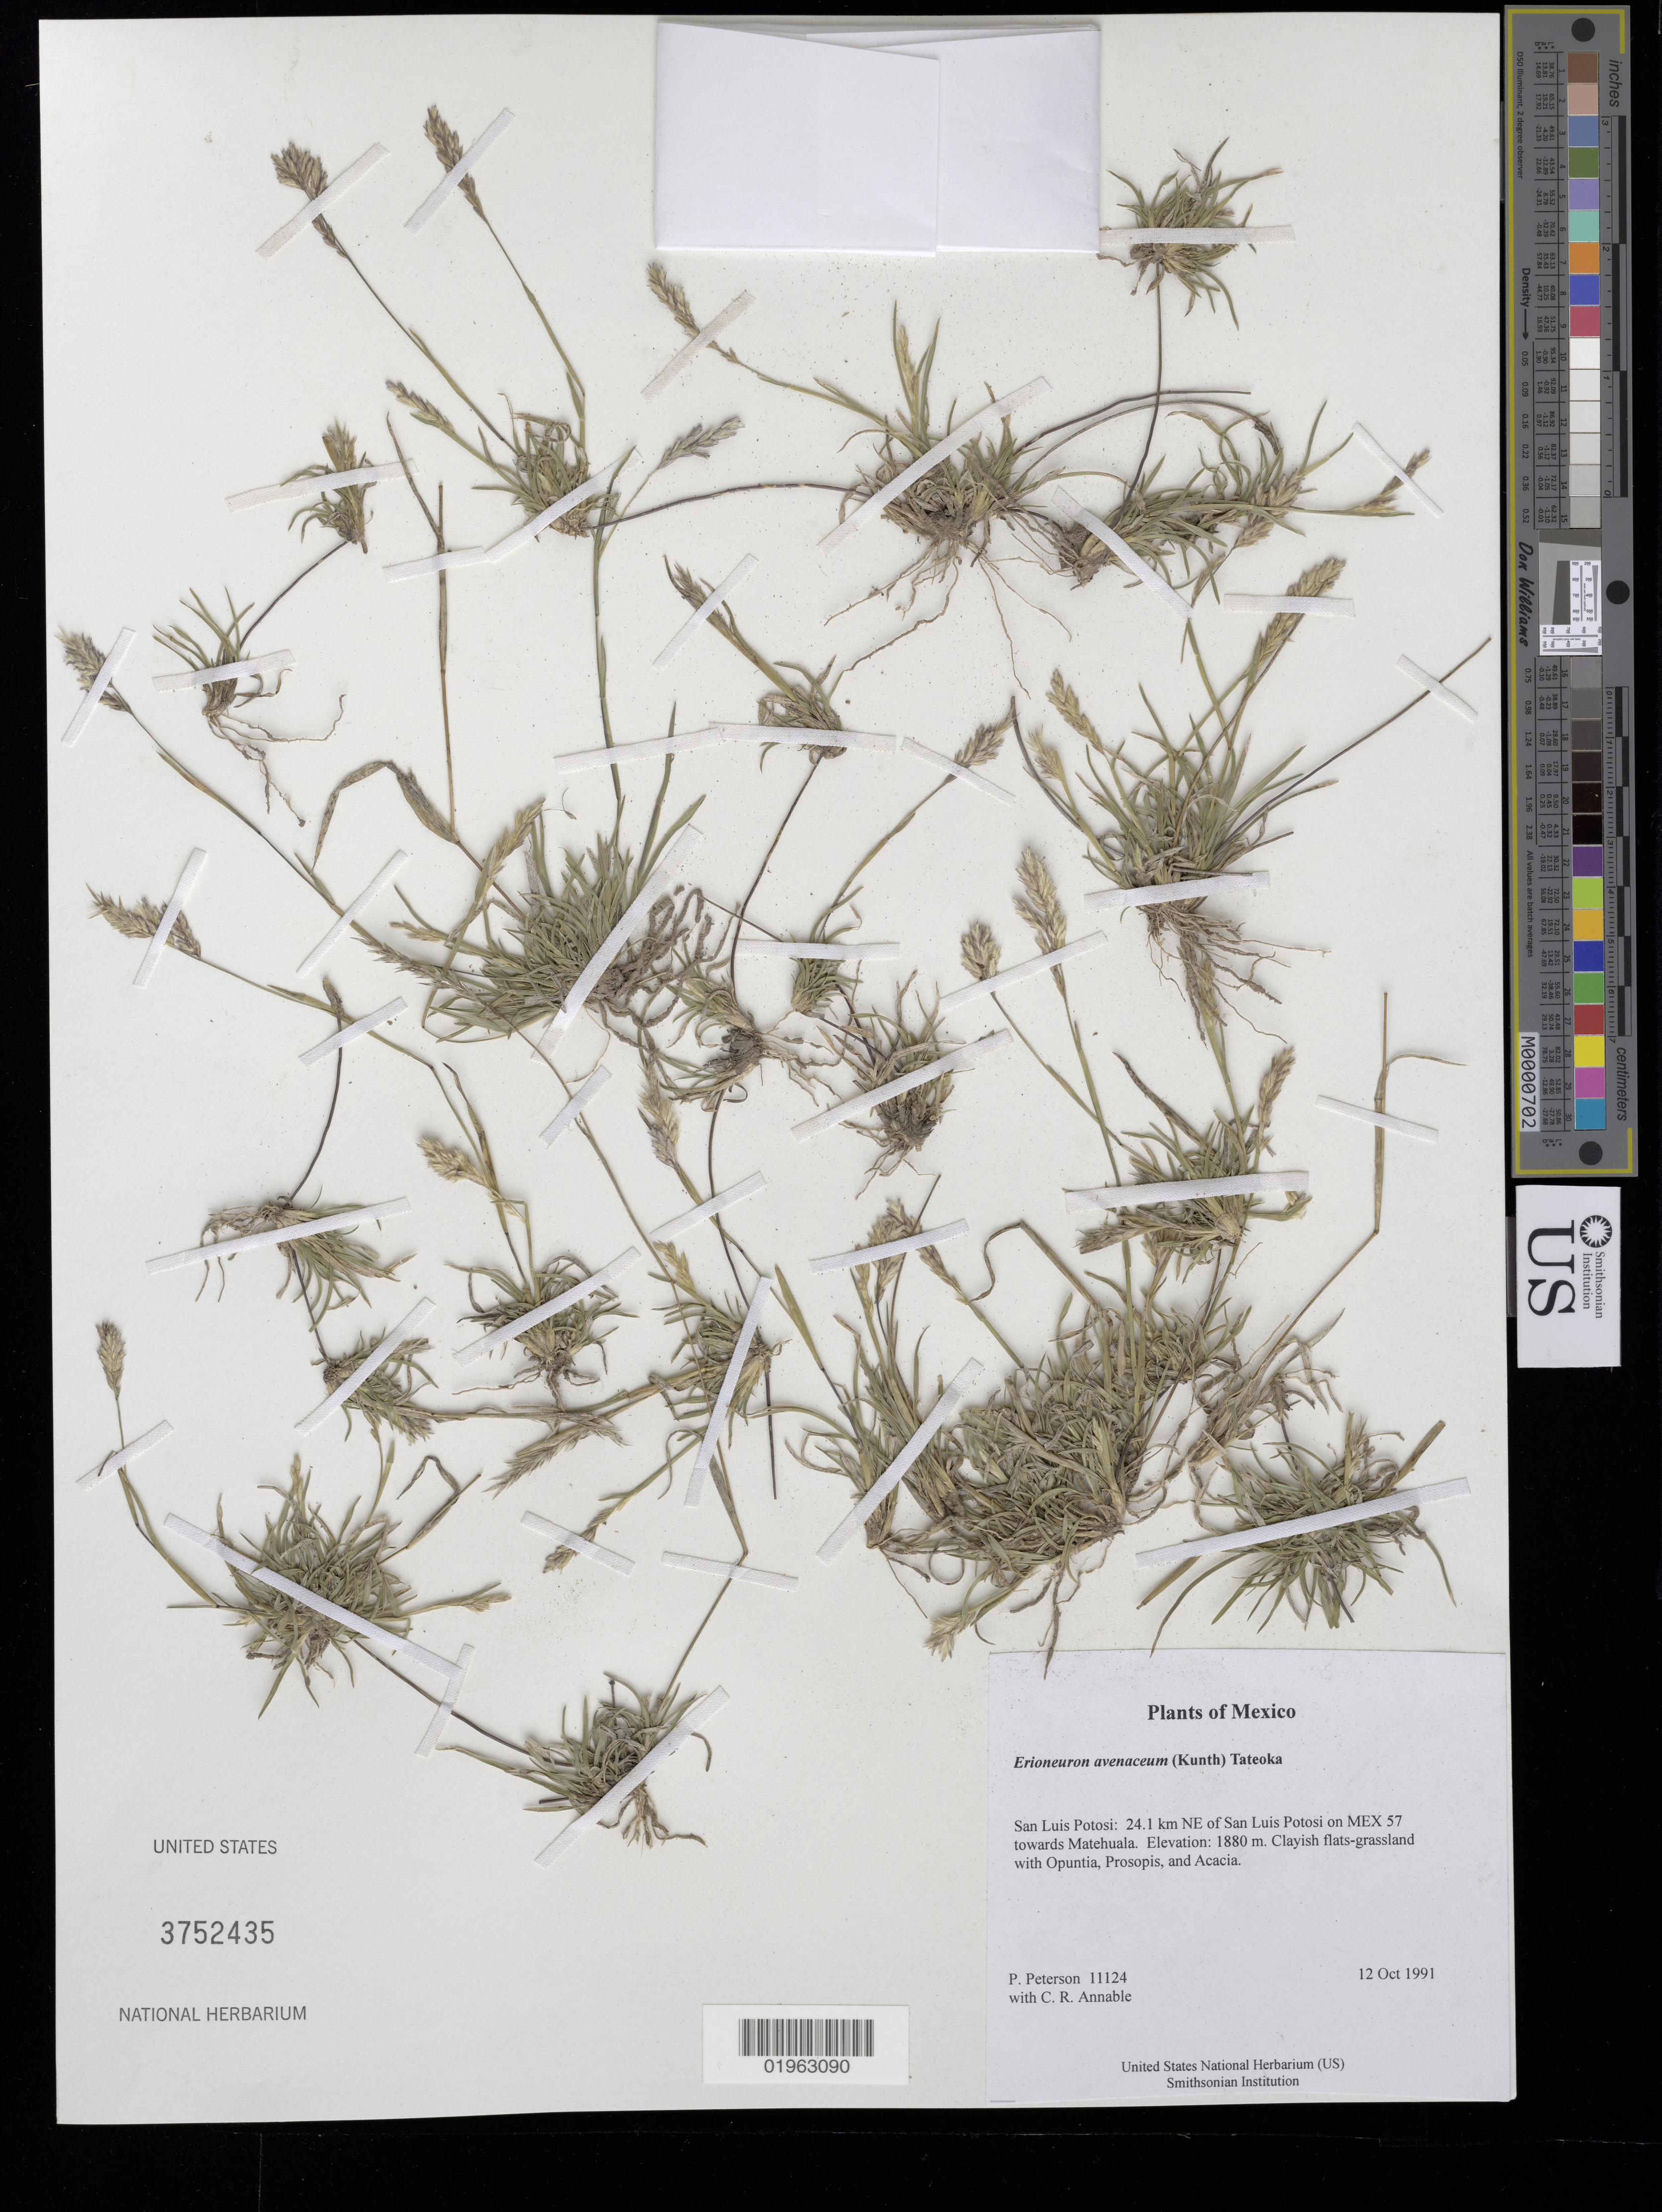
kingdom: Plantae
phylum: Tracheophyta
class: Liliopsida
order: Poales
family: Poaceae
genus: Erioneuron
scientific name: Erioneuron avenaceum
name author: (Kunth) Tateoka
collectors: P. M. Peterson & C. R. Annable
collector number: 11124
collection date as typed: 12 Oct 1991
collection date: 1991-10-12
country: Mexico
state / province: San Luis Potosi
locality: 24.1 km NE of San Luis Potosi on MEX 57 towards Matehuala.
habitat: Clayish flats-grassland with Opuntia, Prosopis, and Acacia.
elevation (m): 1880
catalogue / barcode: US 3752435